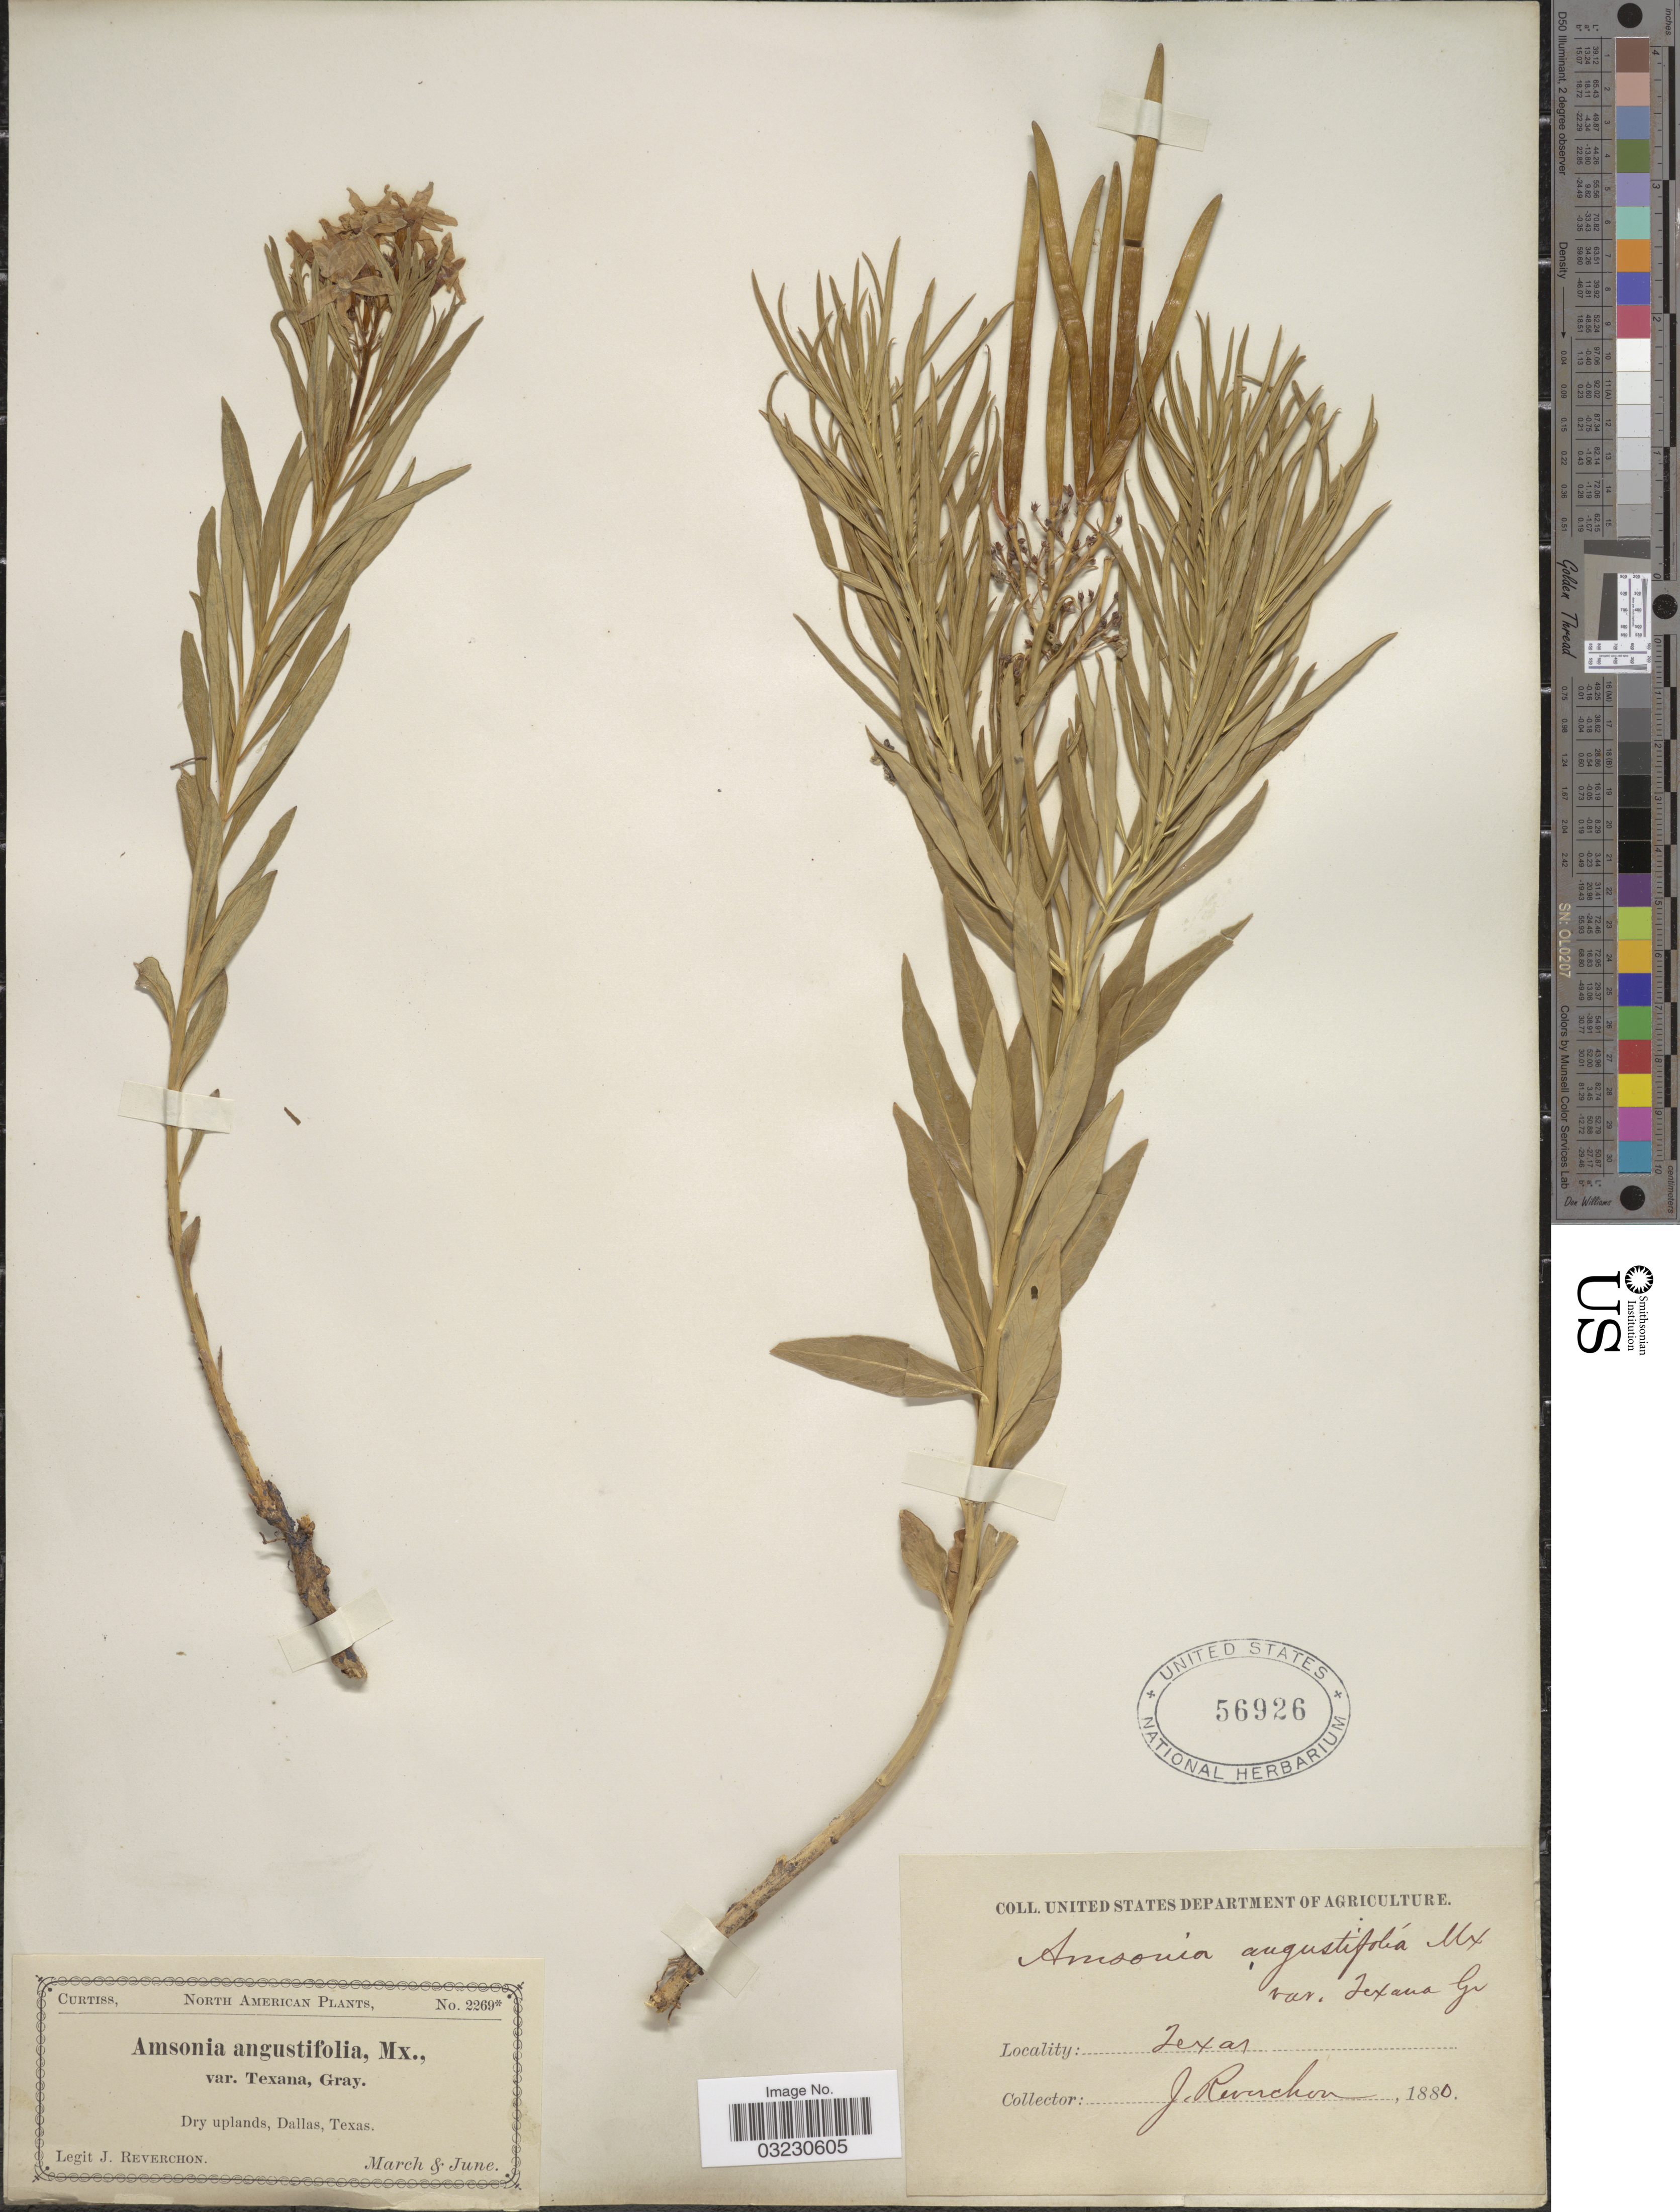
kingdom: Plantae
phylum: Tracheophyta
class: Magnoliopsida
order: Gentianales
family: Apocynaceae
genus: Amsonia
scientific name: Amsonia texana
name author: (A. Gray) A. Heller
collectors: J. Reverchon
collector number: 2269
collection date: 1880-03/1880-06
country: United States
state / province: Texas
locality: Dry uplands, Dallas.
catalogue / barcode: US 56926